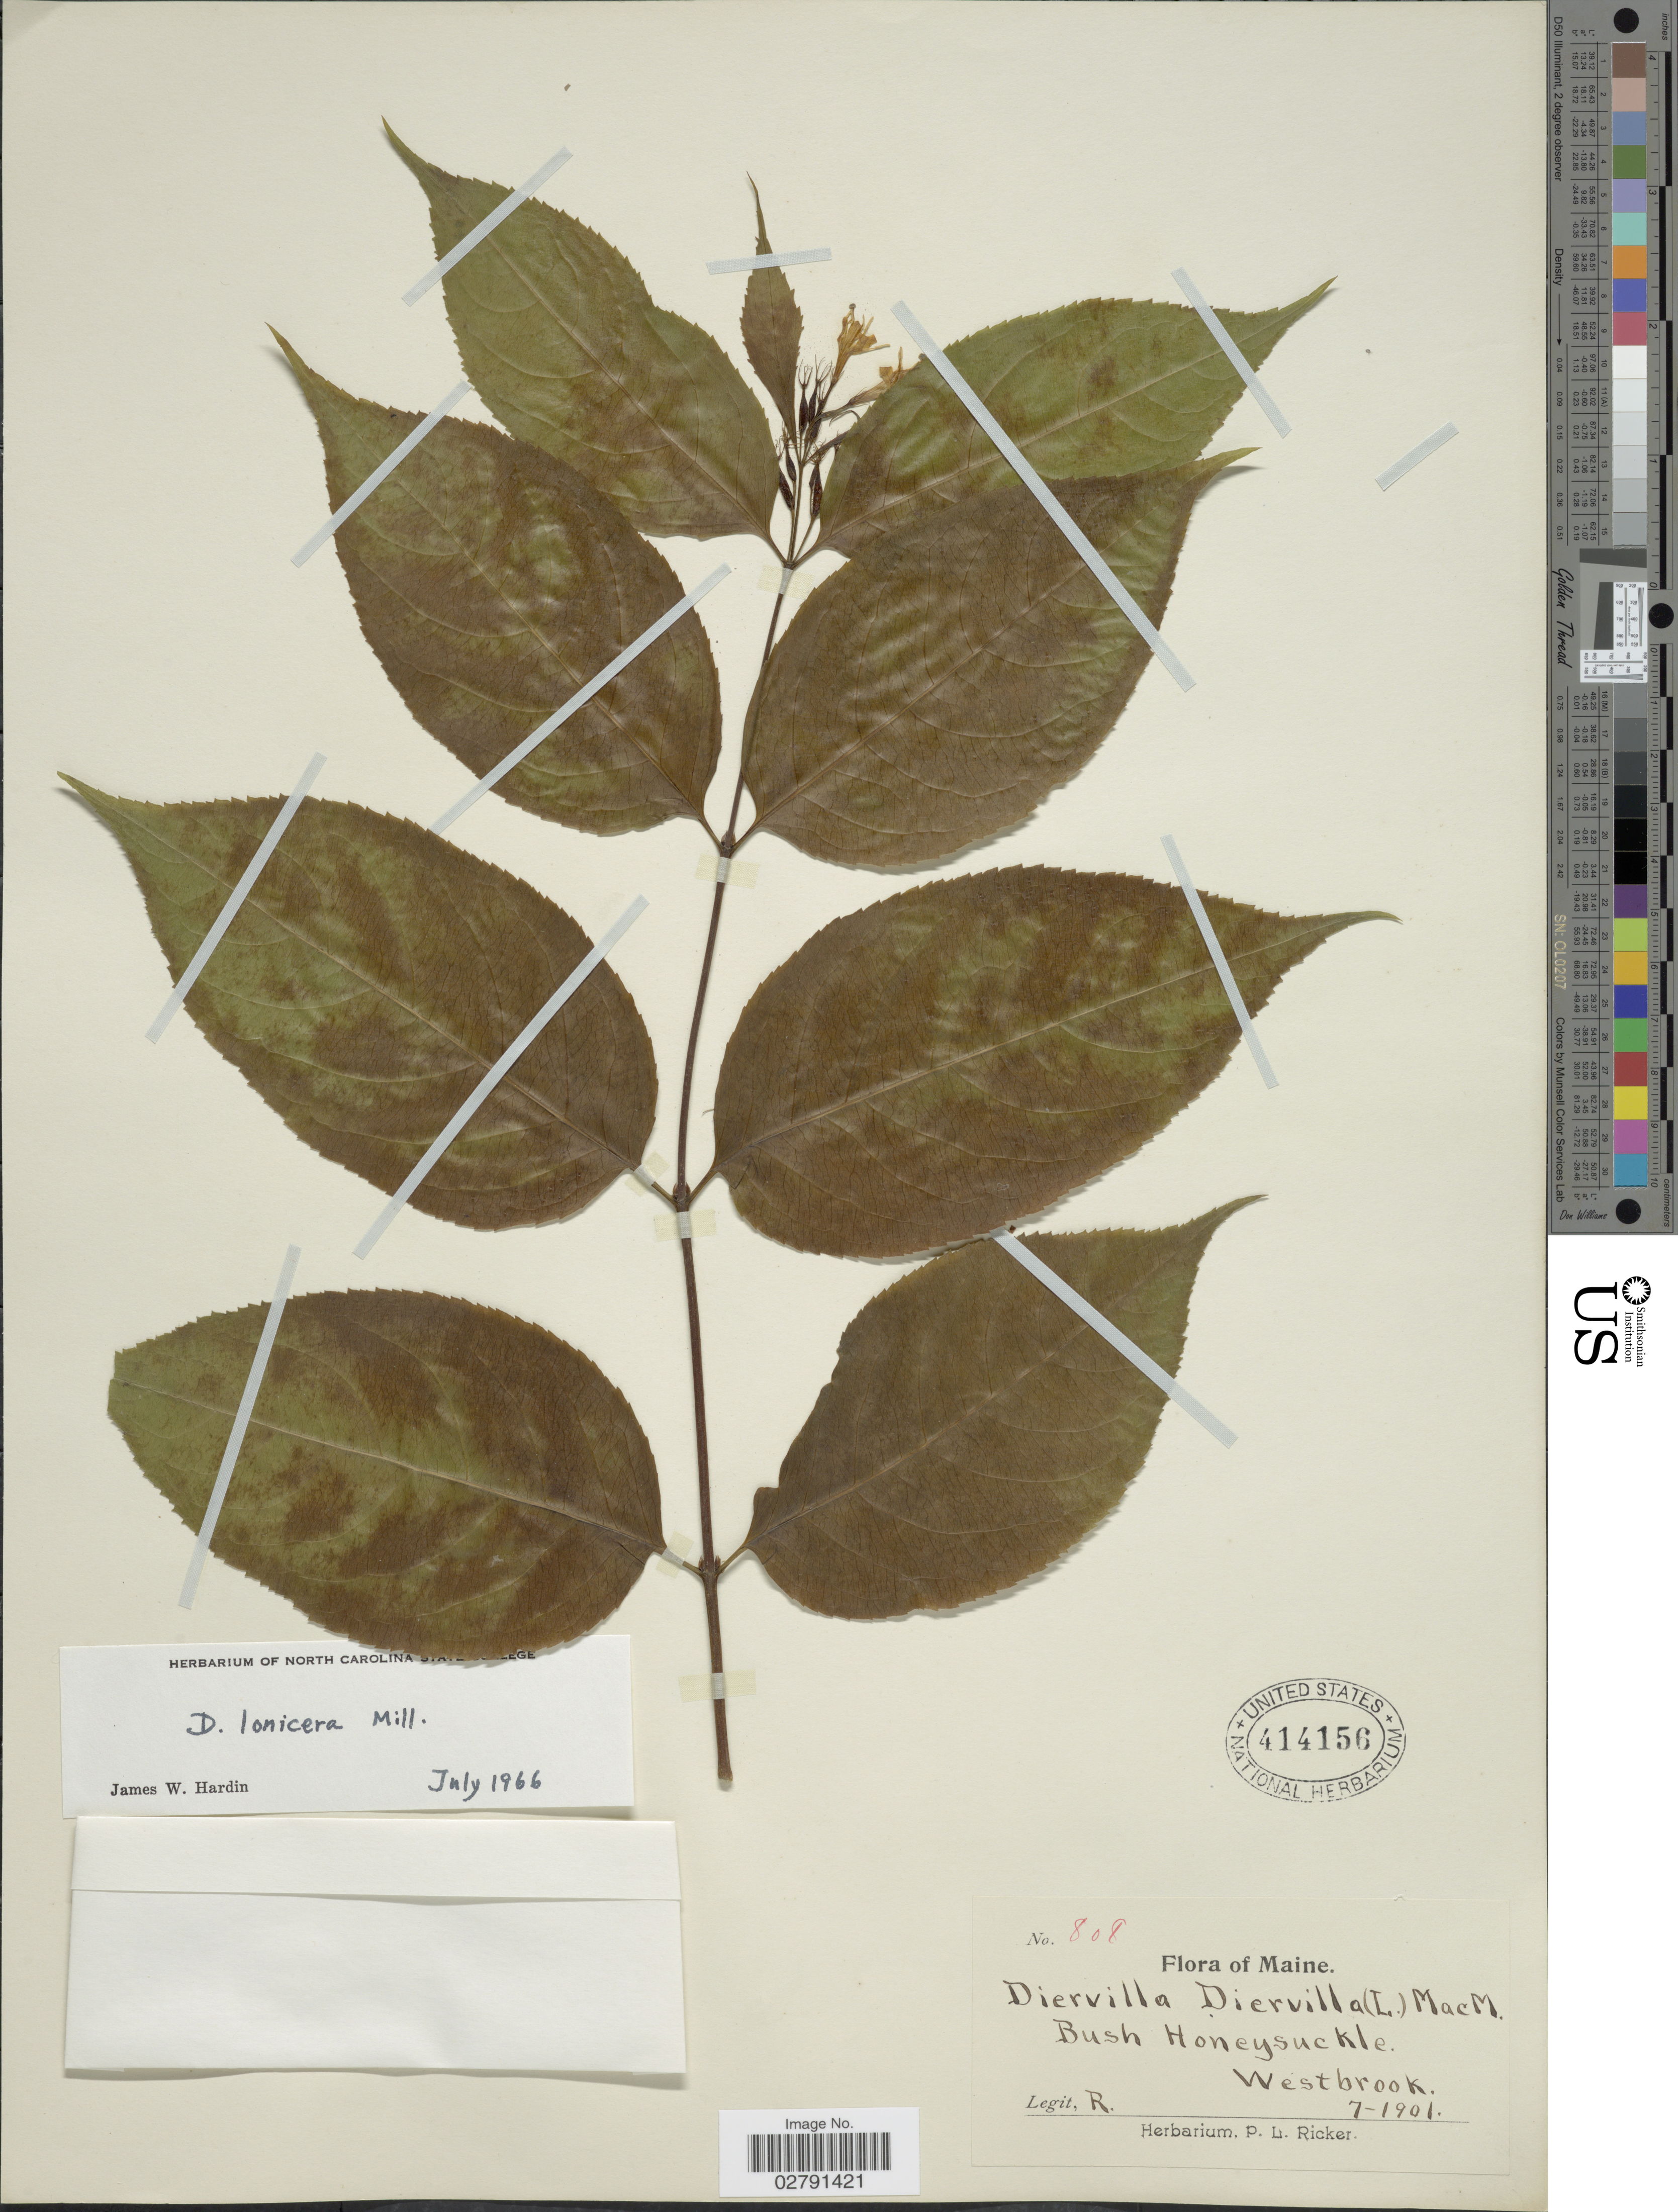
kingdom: Plantae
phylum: Tracheophyta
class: Magnoliopsida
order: Dipsacales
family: Caprifoliaceae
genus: Diervilla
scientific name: Diervilla lonicera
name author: Mill.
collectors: P. Ricker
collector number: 808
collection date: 1901-07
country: United States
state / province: Maine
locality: Bush Honeysuckle, Westbrook.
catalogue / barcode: US 414156